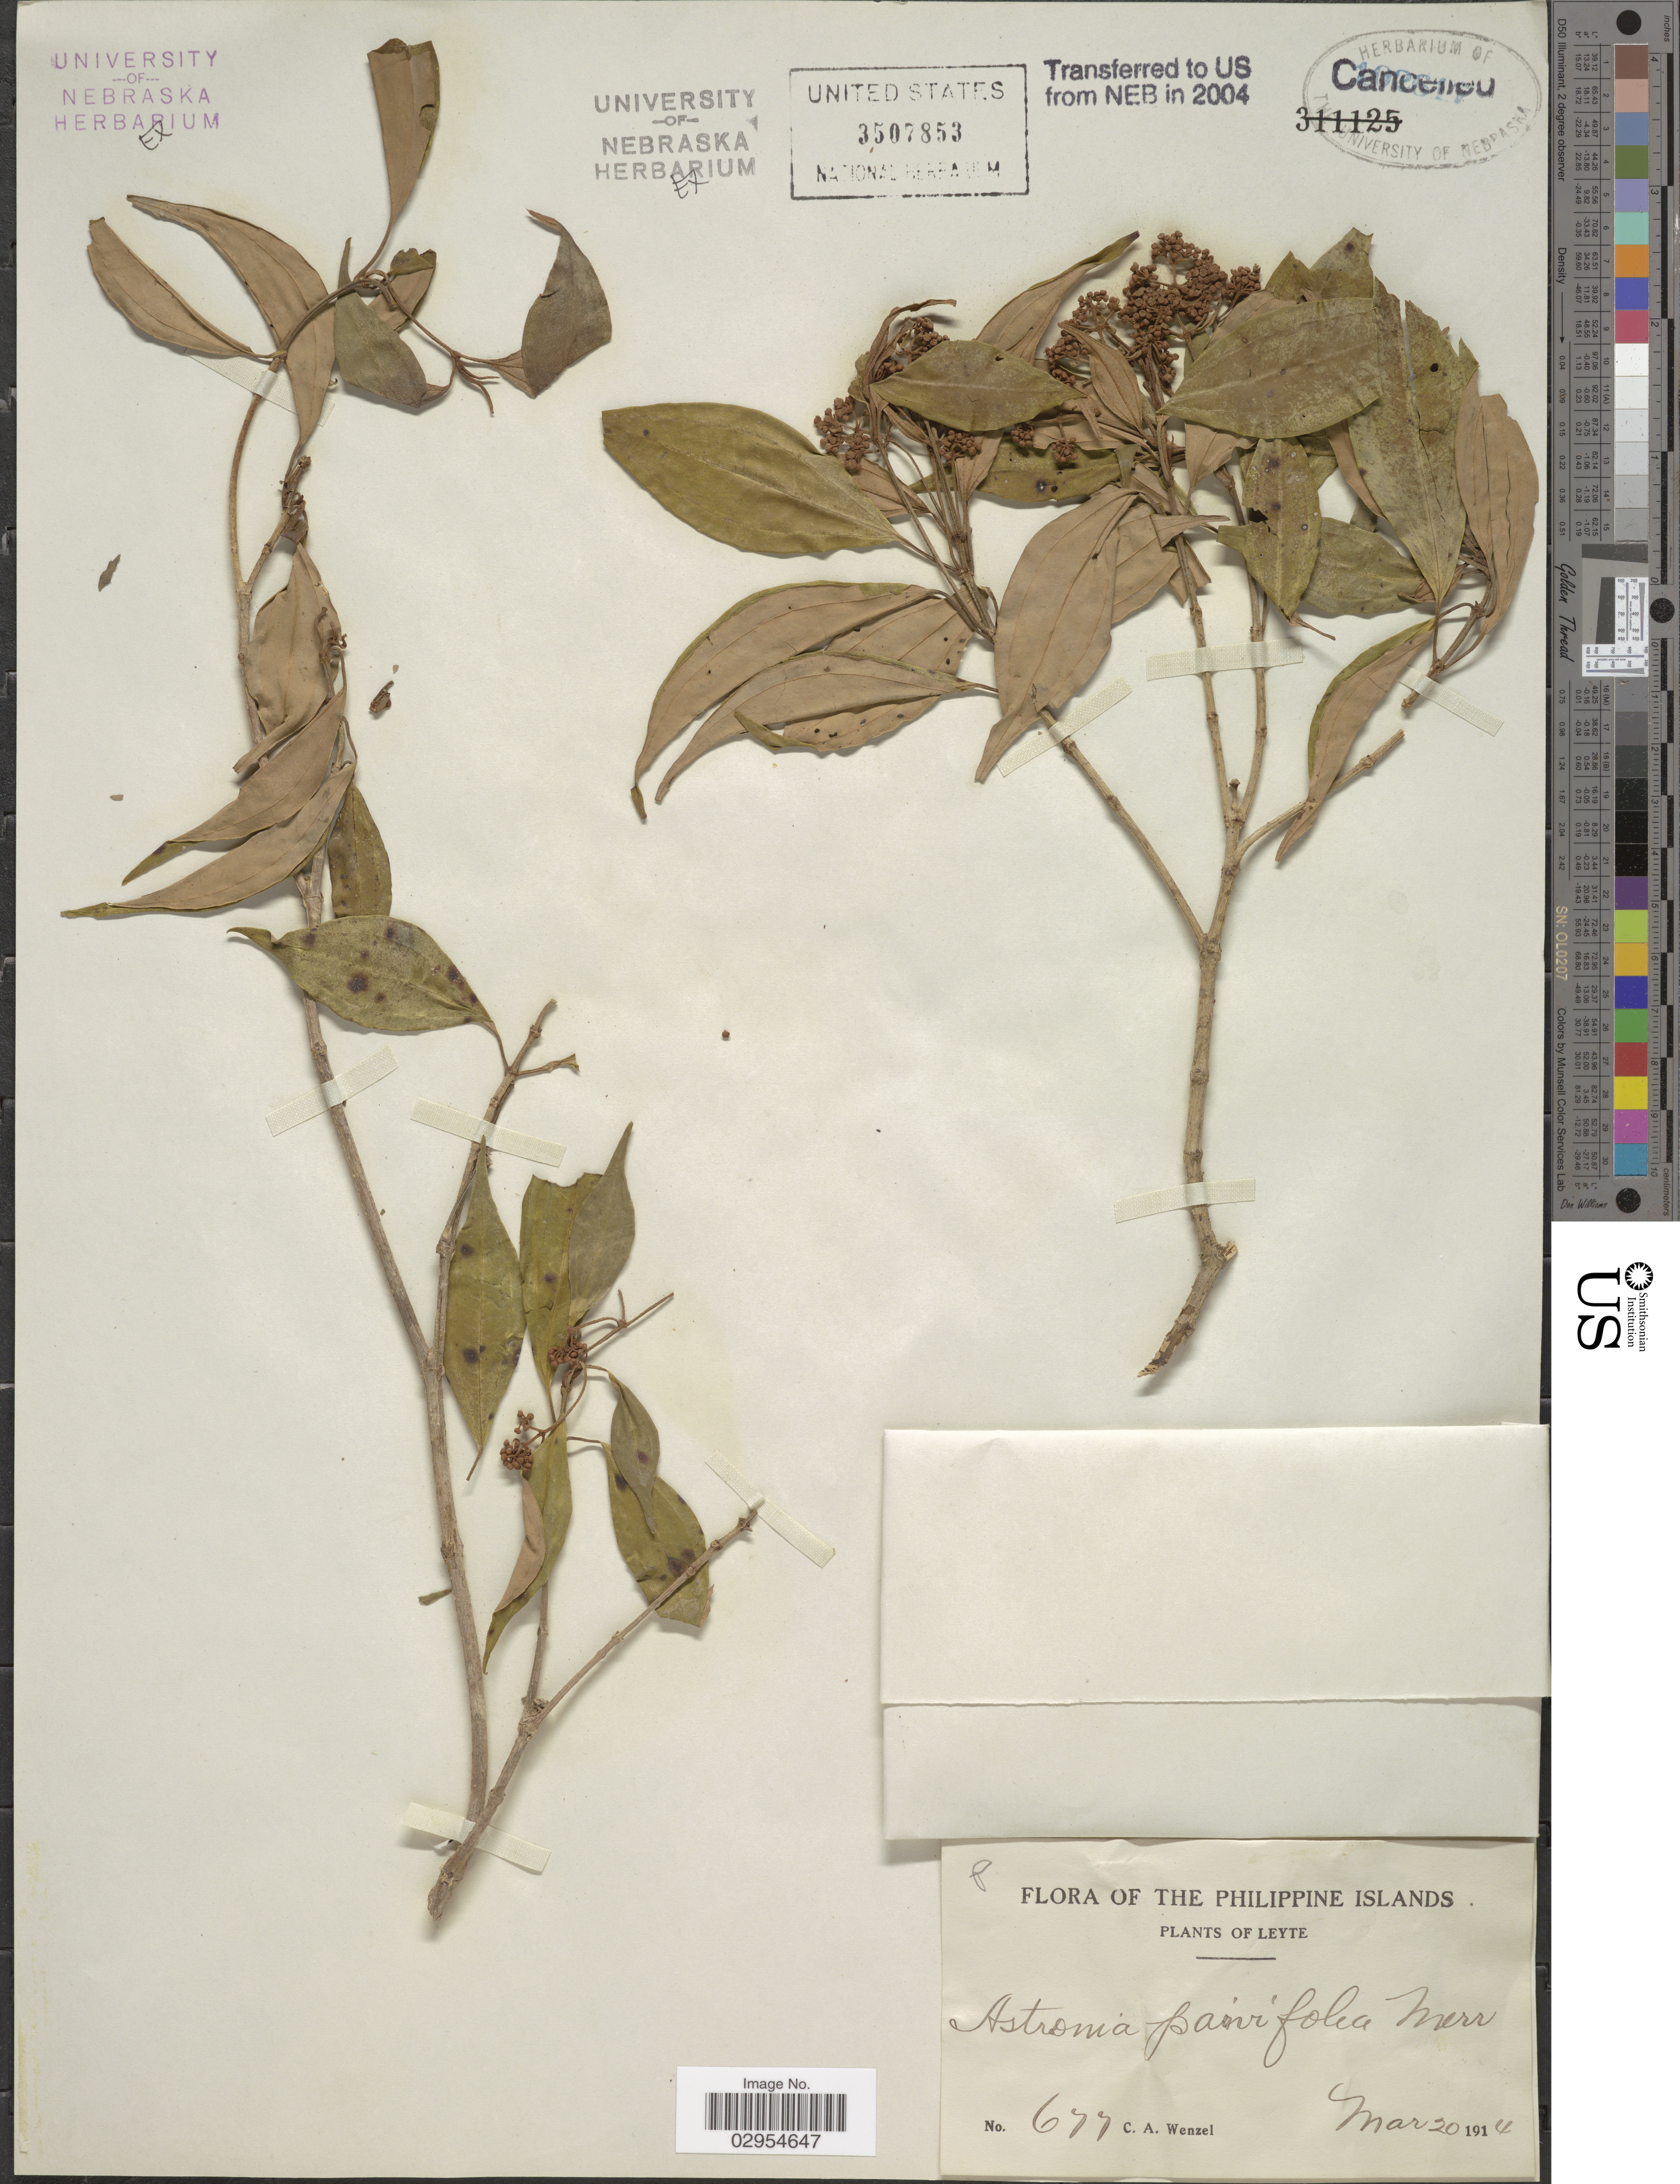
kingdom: Plantae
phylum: Tracheophyta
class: Magnoliopsida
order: Myrtales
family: Melastomataceae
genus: Astronia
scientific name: Astronia parvifolia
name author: Merr.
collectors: C. Wenzel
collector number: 677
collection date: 1914-03-20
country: Philippines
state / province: Eastern Visayas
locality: Leyte.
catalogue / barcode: US 3507853